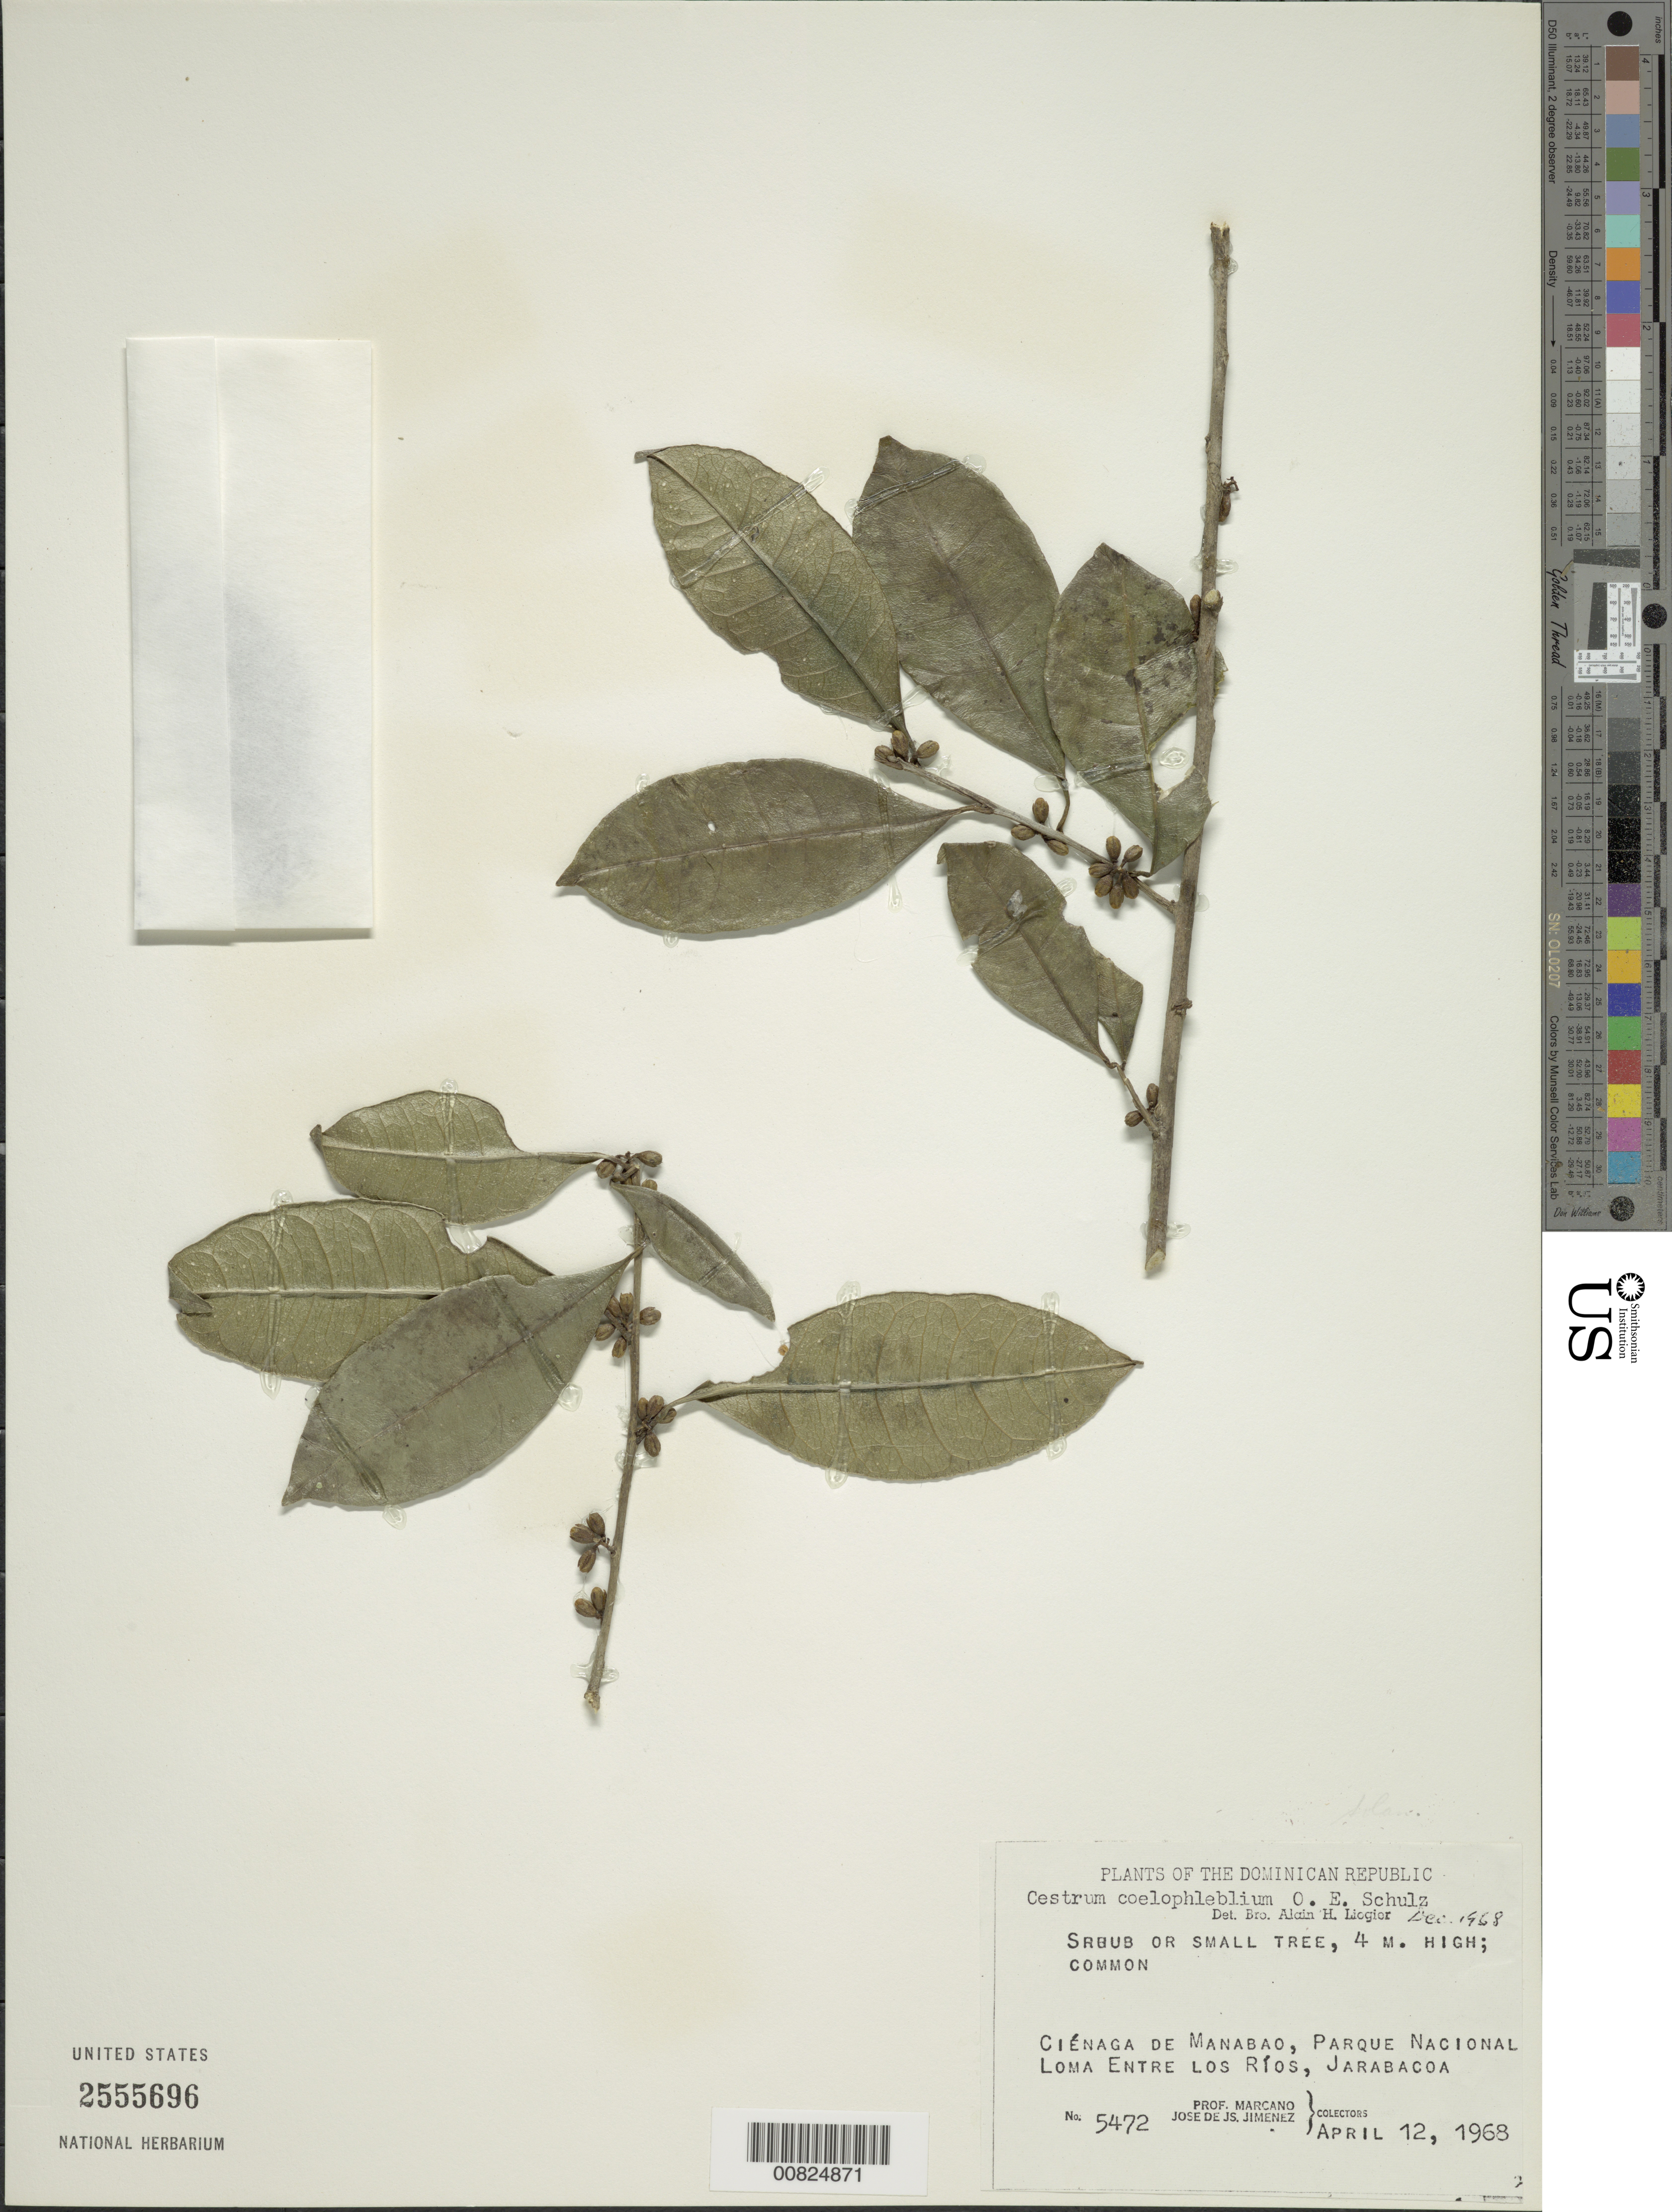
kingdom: Plantae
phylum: Tracheophyta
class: Magnoliopsida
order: Solanales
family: Solanaceae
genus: Cestrum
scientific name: Cestrum coelophlebium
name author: O.E. Schulz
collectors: J. J. Jiménez Almonte & E. J. Marcano F.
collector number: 5472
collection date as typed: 12 Apr 1968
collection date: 1968-04-12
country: Dominican Republic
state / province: La Vega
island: Hispaniola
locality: Ciénga de Manabao, Parque Nacional loma entre Los Ríos, Jarabacoa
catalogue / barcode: US 2555696